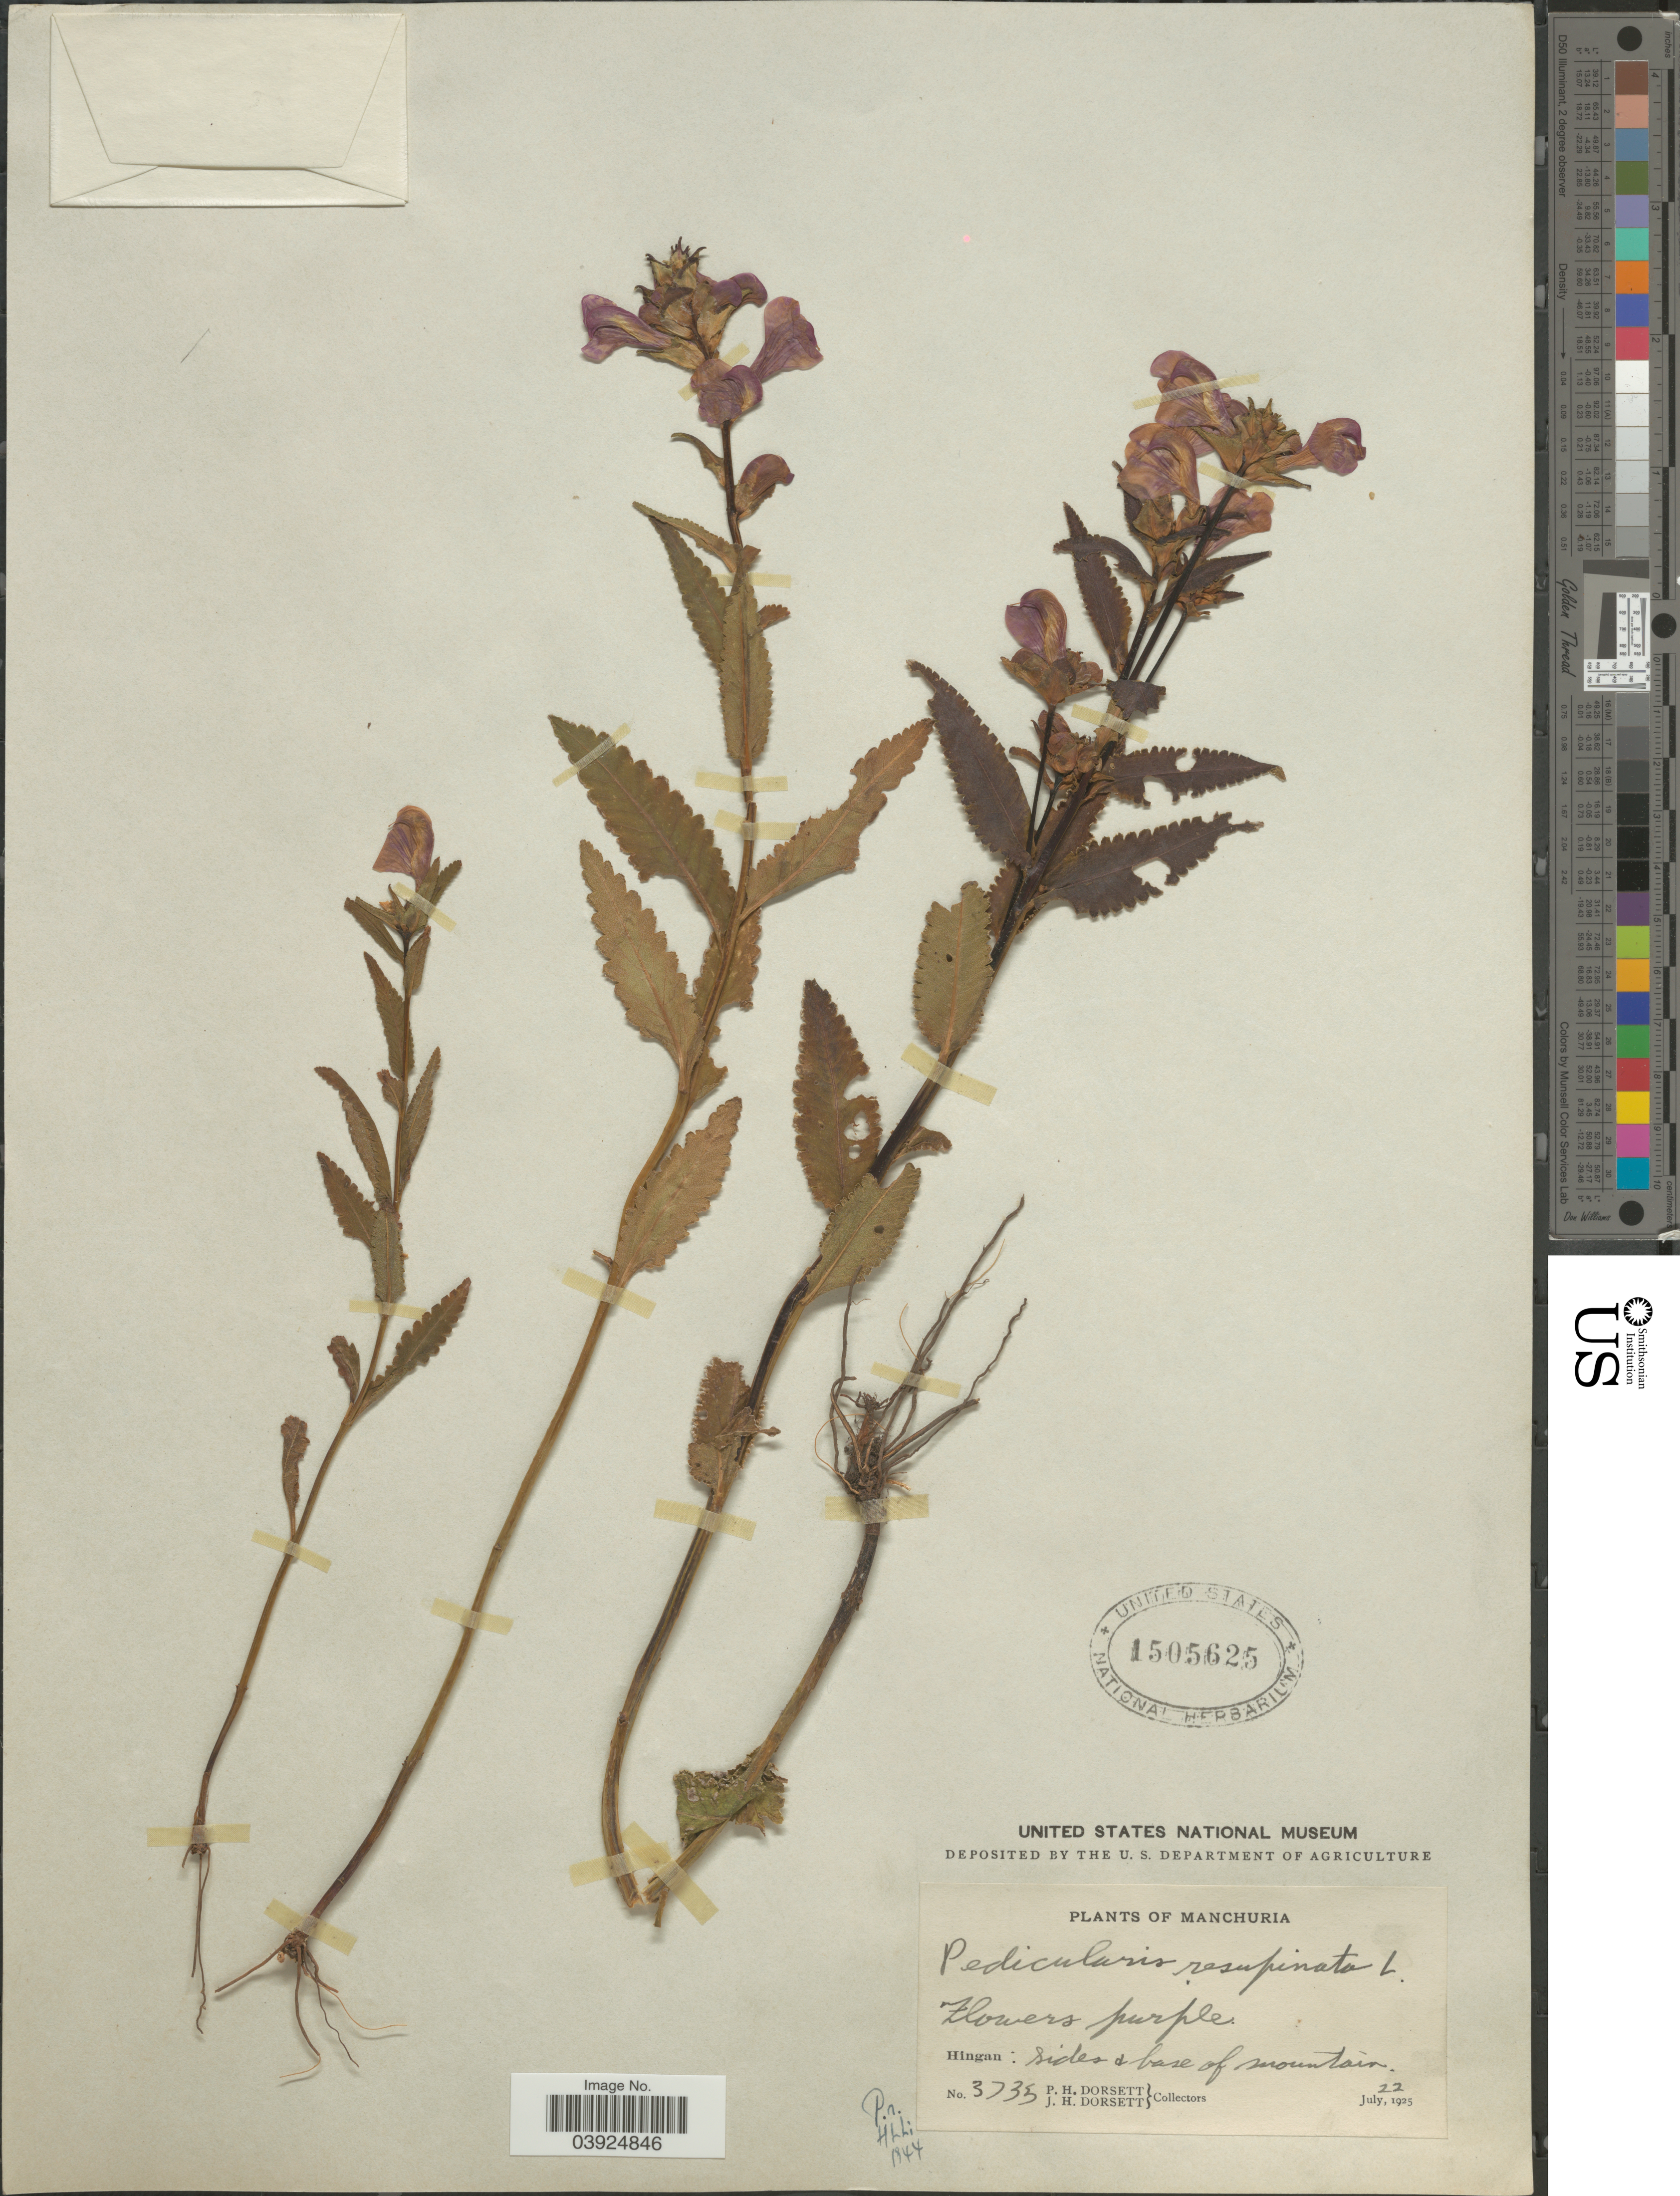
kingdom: Plantae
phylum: Tracheophyta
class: Magnoliopsida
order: Lamiales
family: Orobanchaceae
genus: Pedicularis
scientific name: Pedicularis resupinata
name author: L.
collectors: P. H. Dorsett & J. Dorsett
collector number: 3735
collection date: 1925-07-22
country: China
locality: Manchuria. Hingan: sides & base of mountain.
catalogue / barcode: US 1505625